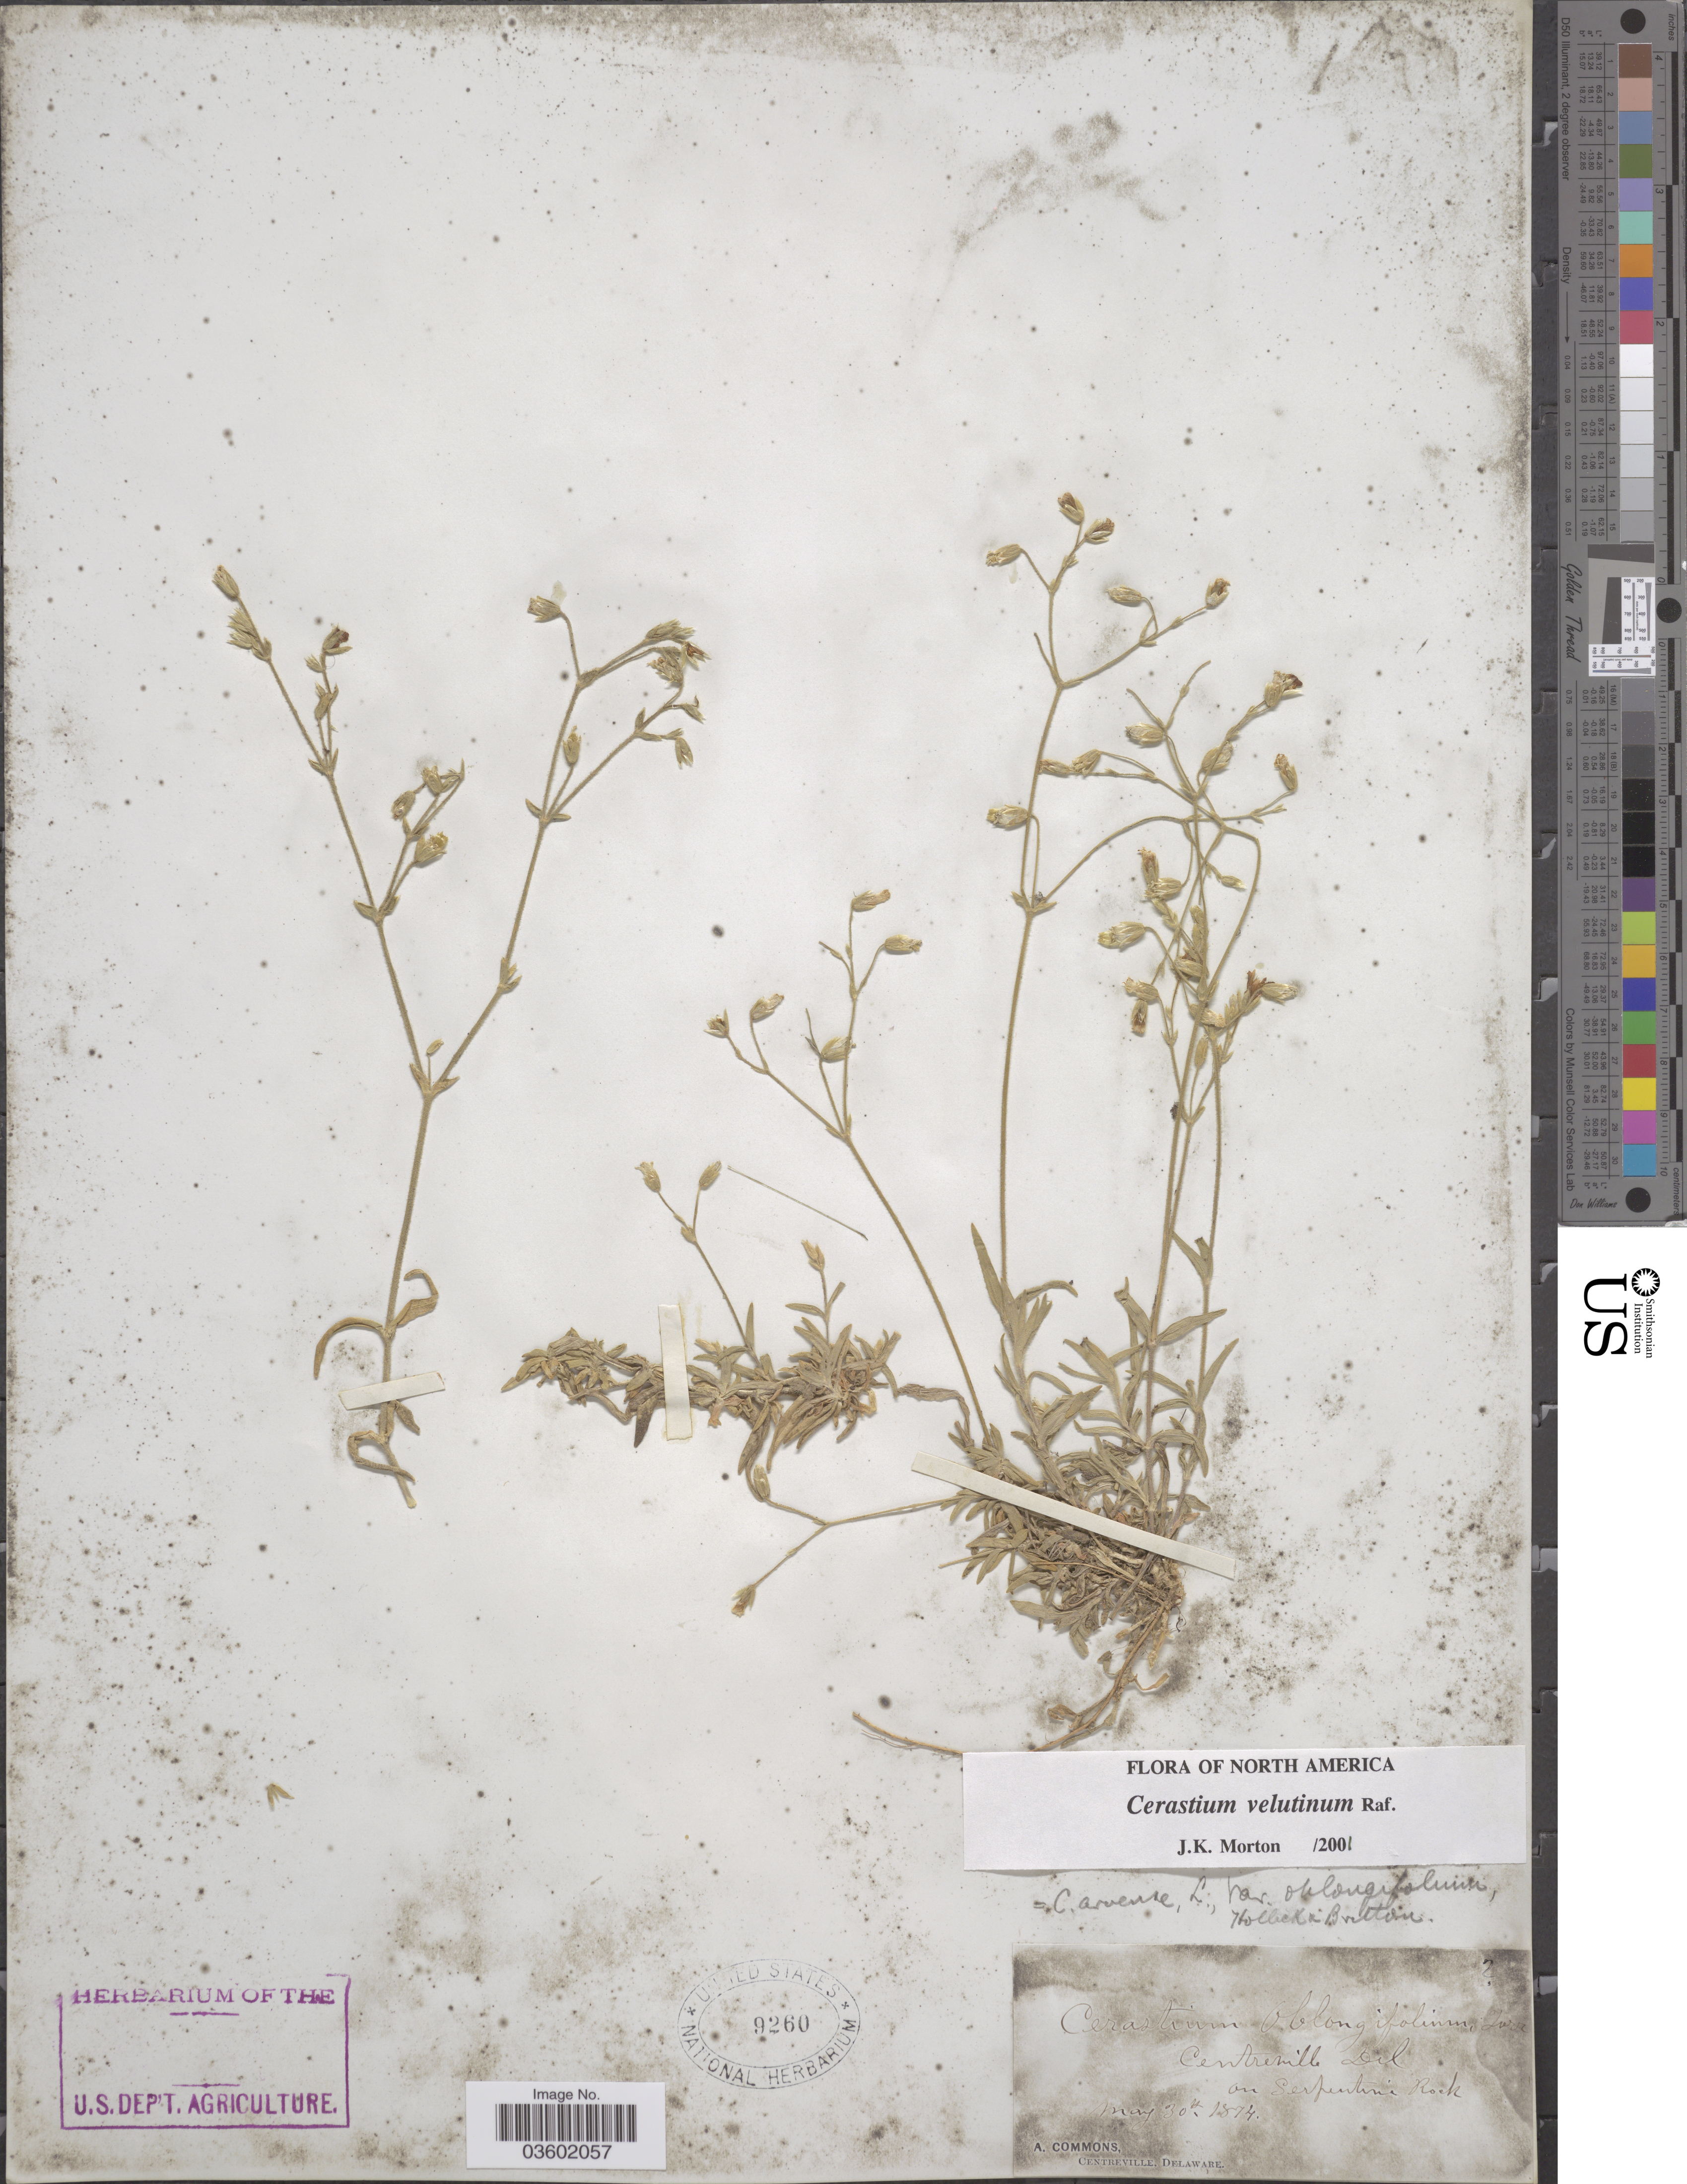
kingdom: Plantae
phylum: Tracheophyta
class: Magnoliopsida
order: Caryophyllales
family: Caryophyllaceae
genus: Cerastium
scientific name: Cerastium velutinum var. velutinum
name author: Raf.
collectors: A. Commons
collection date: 1874-05-30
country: United States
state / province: Delaware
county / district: New Castle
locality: Centreville.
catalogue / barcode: US 9260